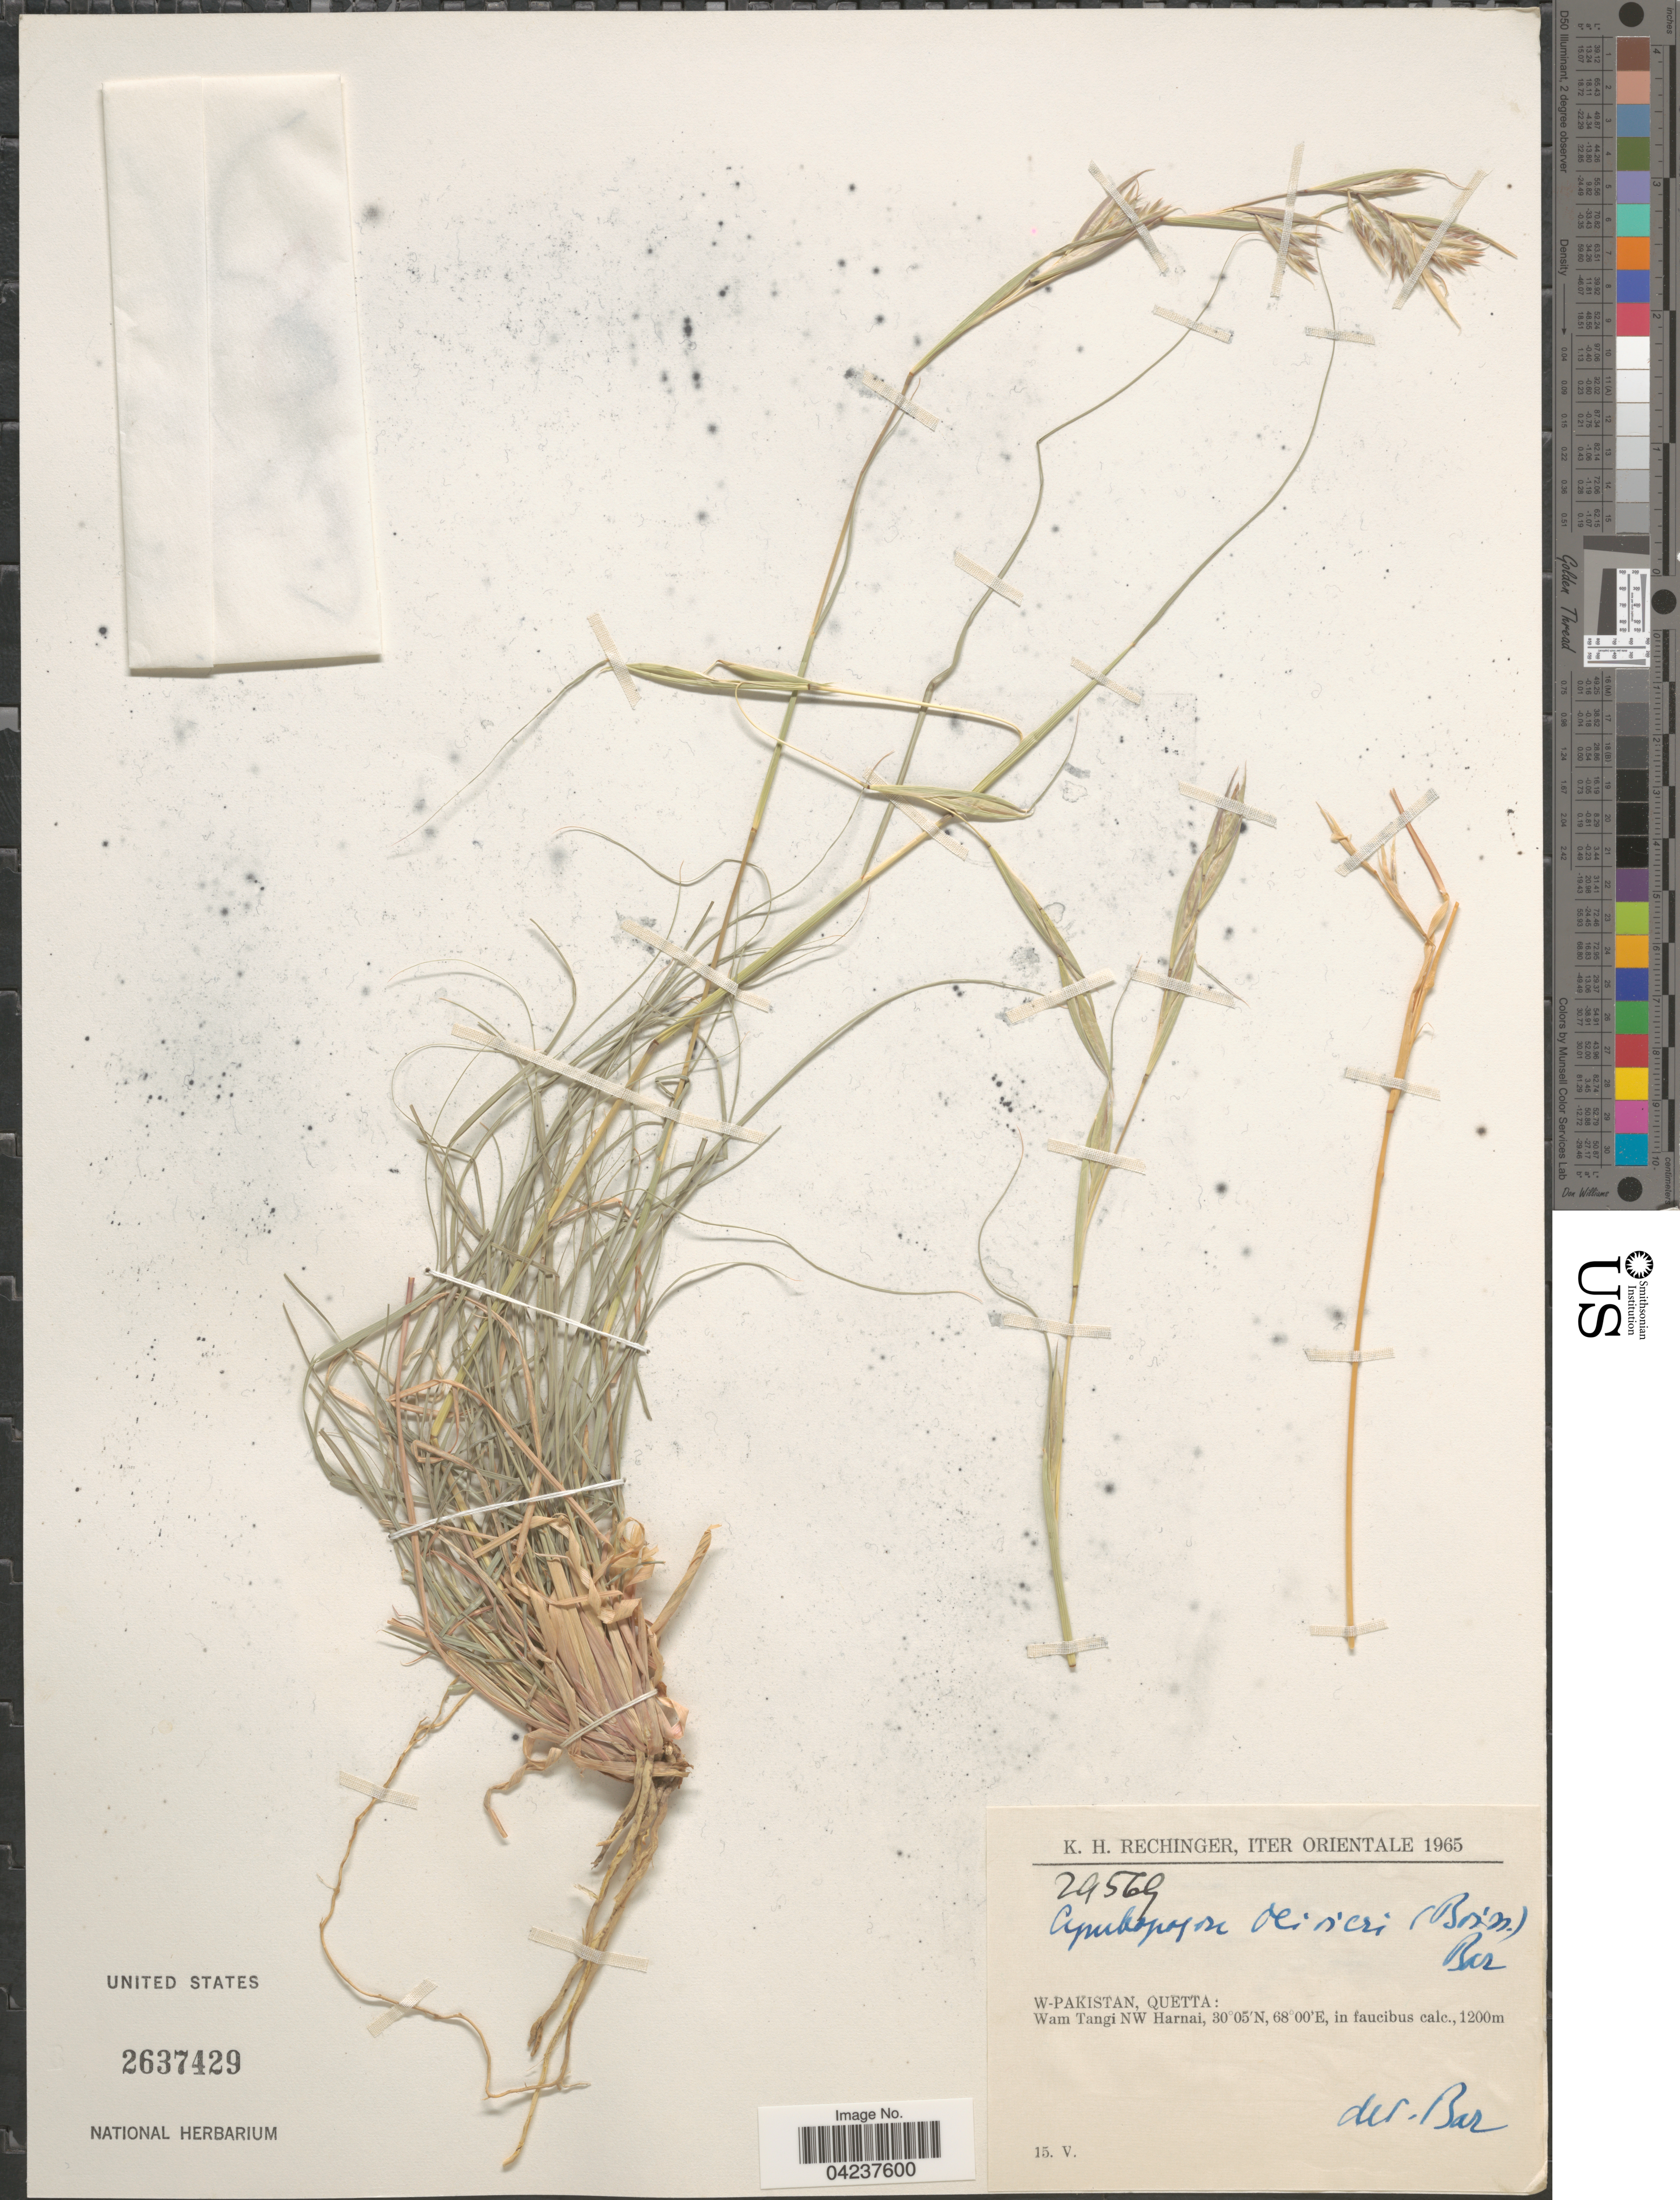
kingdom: Plantae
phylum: Tracheophyta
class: Liliopsida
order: Poales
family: Poaceae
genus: Chrysopogon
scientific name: Chrysopogon fallax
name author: S.T. Blake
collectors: K. H. Rechinger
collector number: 29569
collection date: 1965-05-15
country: Pakistan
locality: Iter Orientale 1965. W-Pakistan, Quetta: Wam Tangi NW Harnai.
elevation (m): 1200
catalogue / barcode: US 2637429